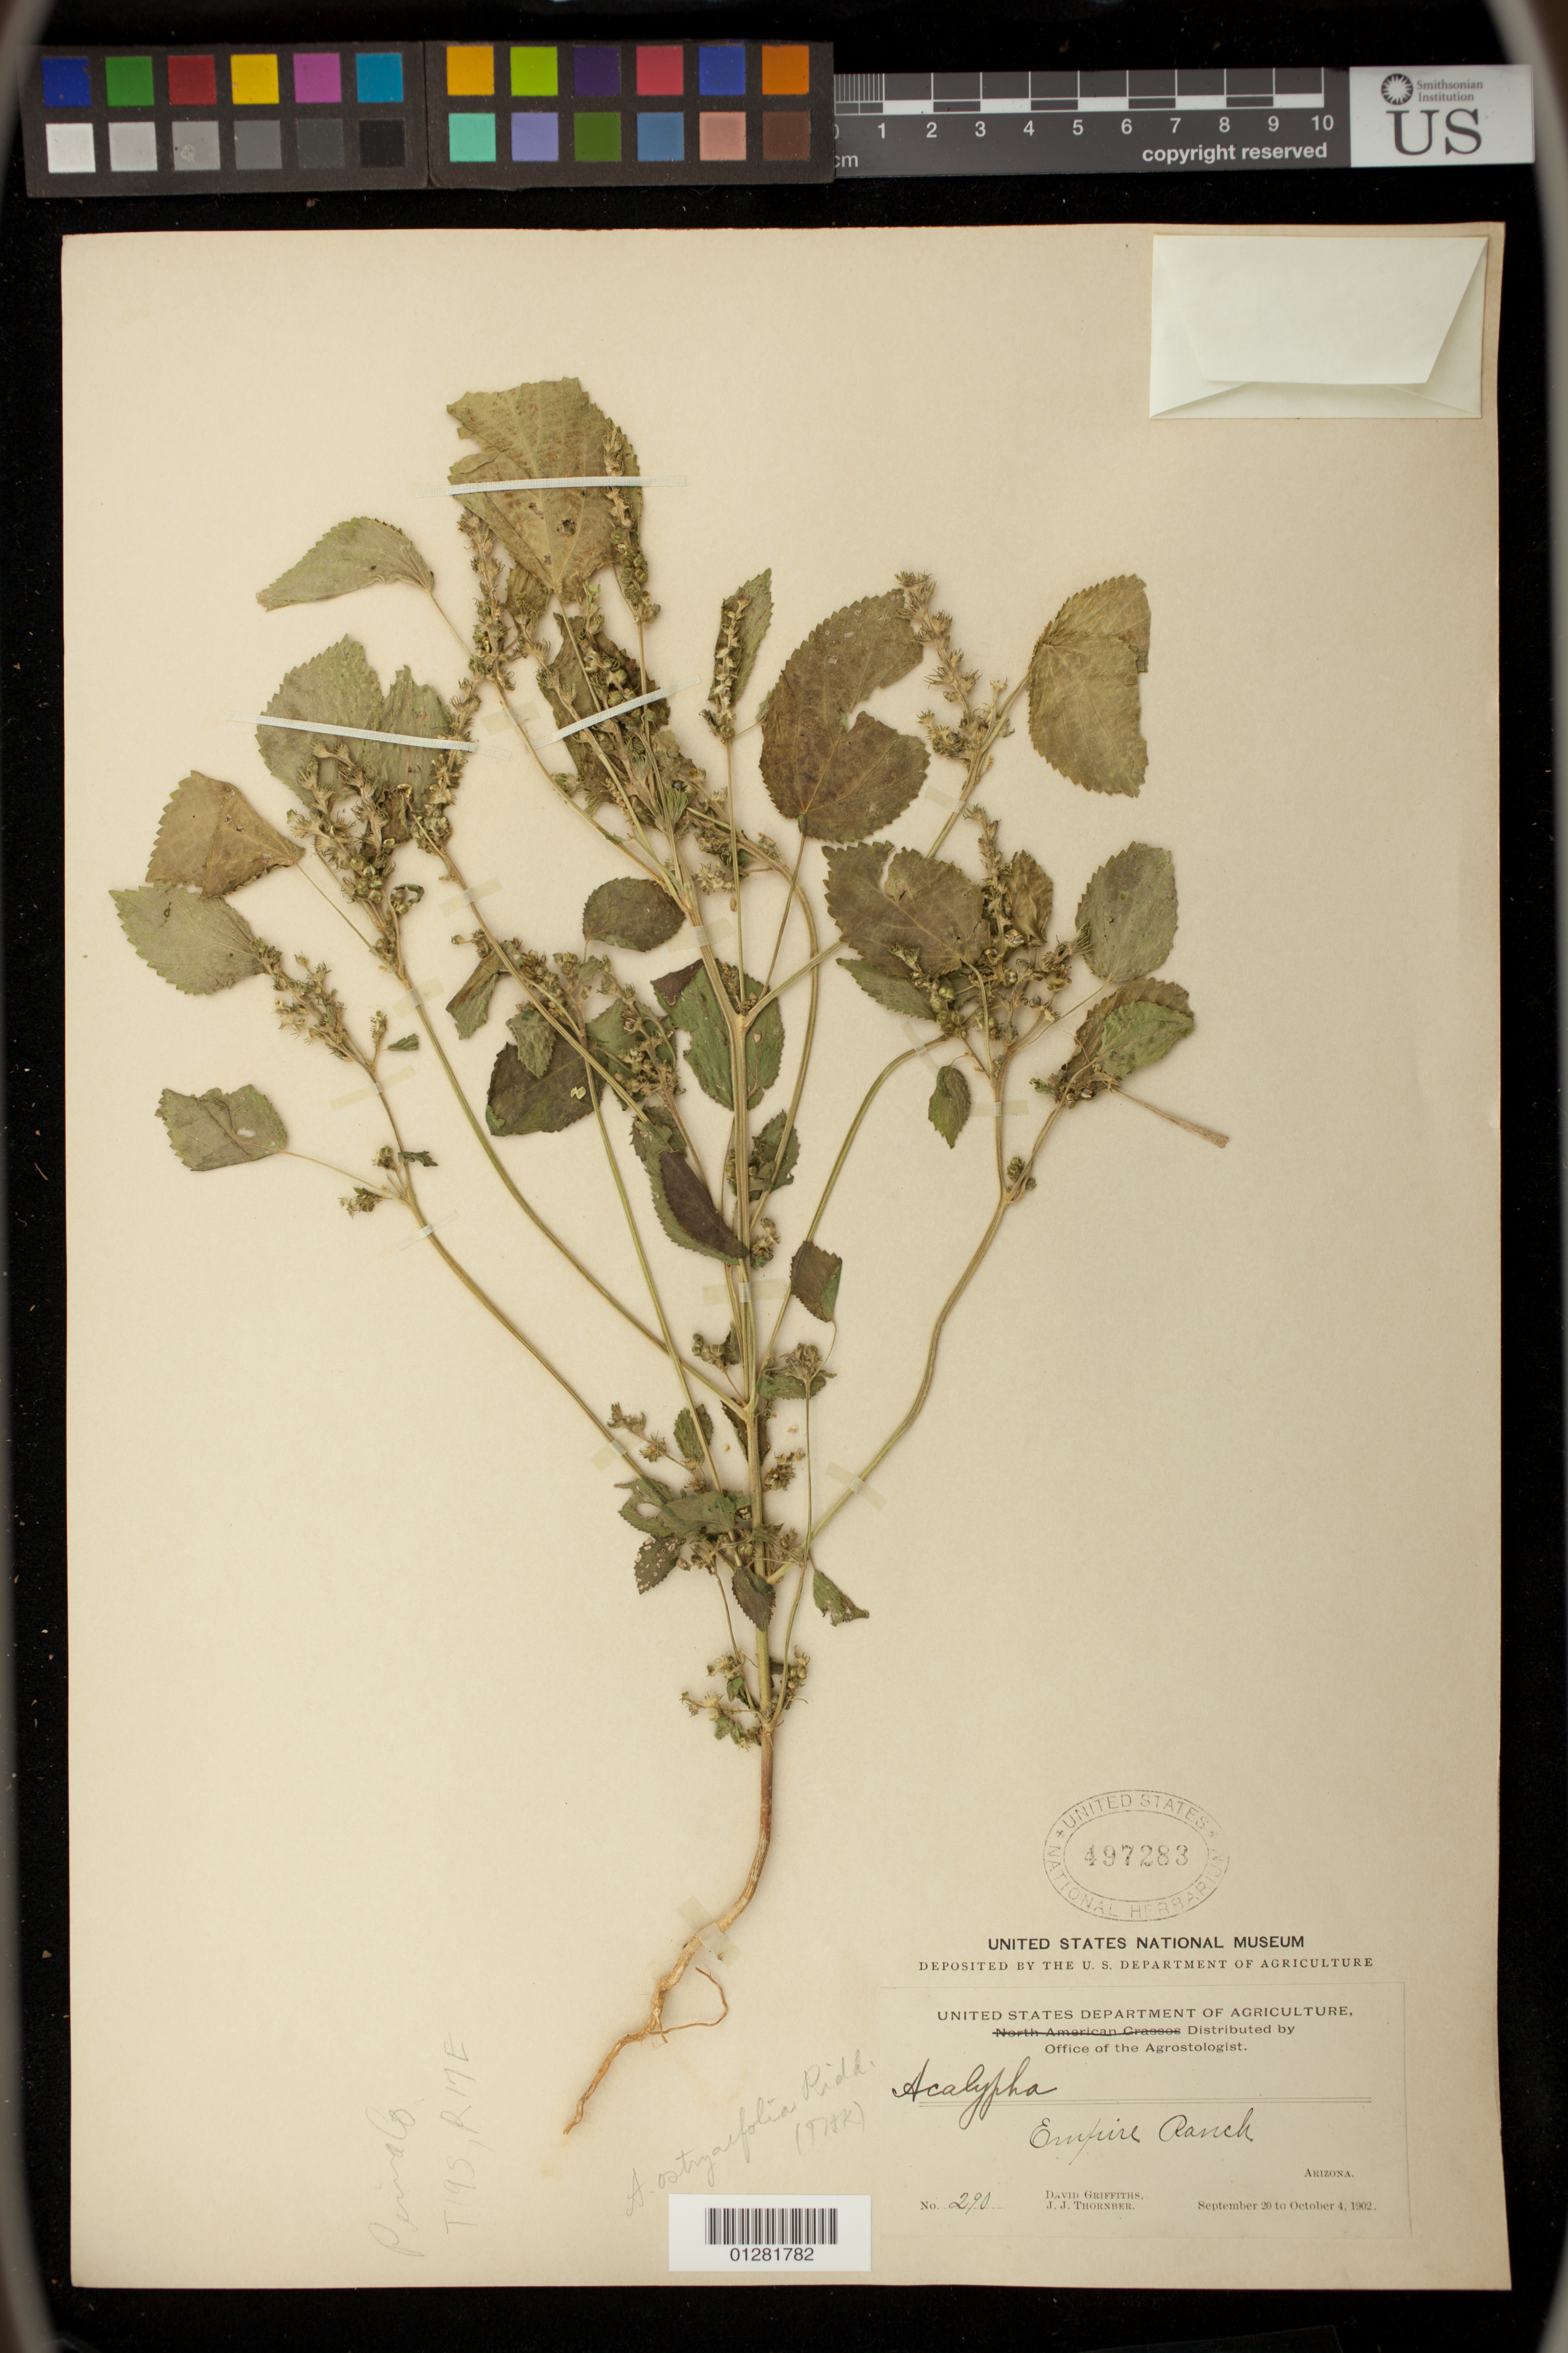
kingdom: Plantae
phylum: Tracheophyta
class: Magnoliopsida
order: Malpighiales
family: Euphorbiaceae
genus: Acalypha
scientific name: Acalypha ostryifolia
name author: Ridd.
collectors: D. Griffiths & J. Thornber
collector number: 290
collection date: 1902-09-20/1902-10-04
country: United States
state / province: Arizona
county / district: Pima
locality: Empire Ranch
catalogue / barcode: US 497283